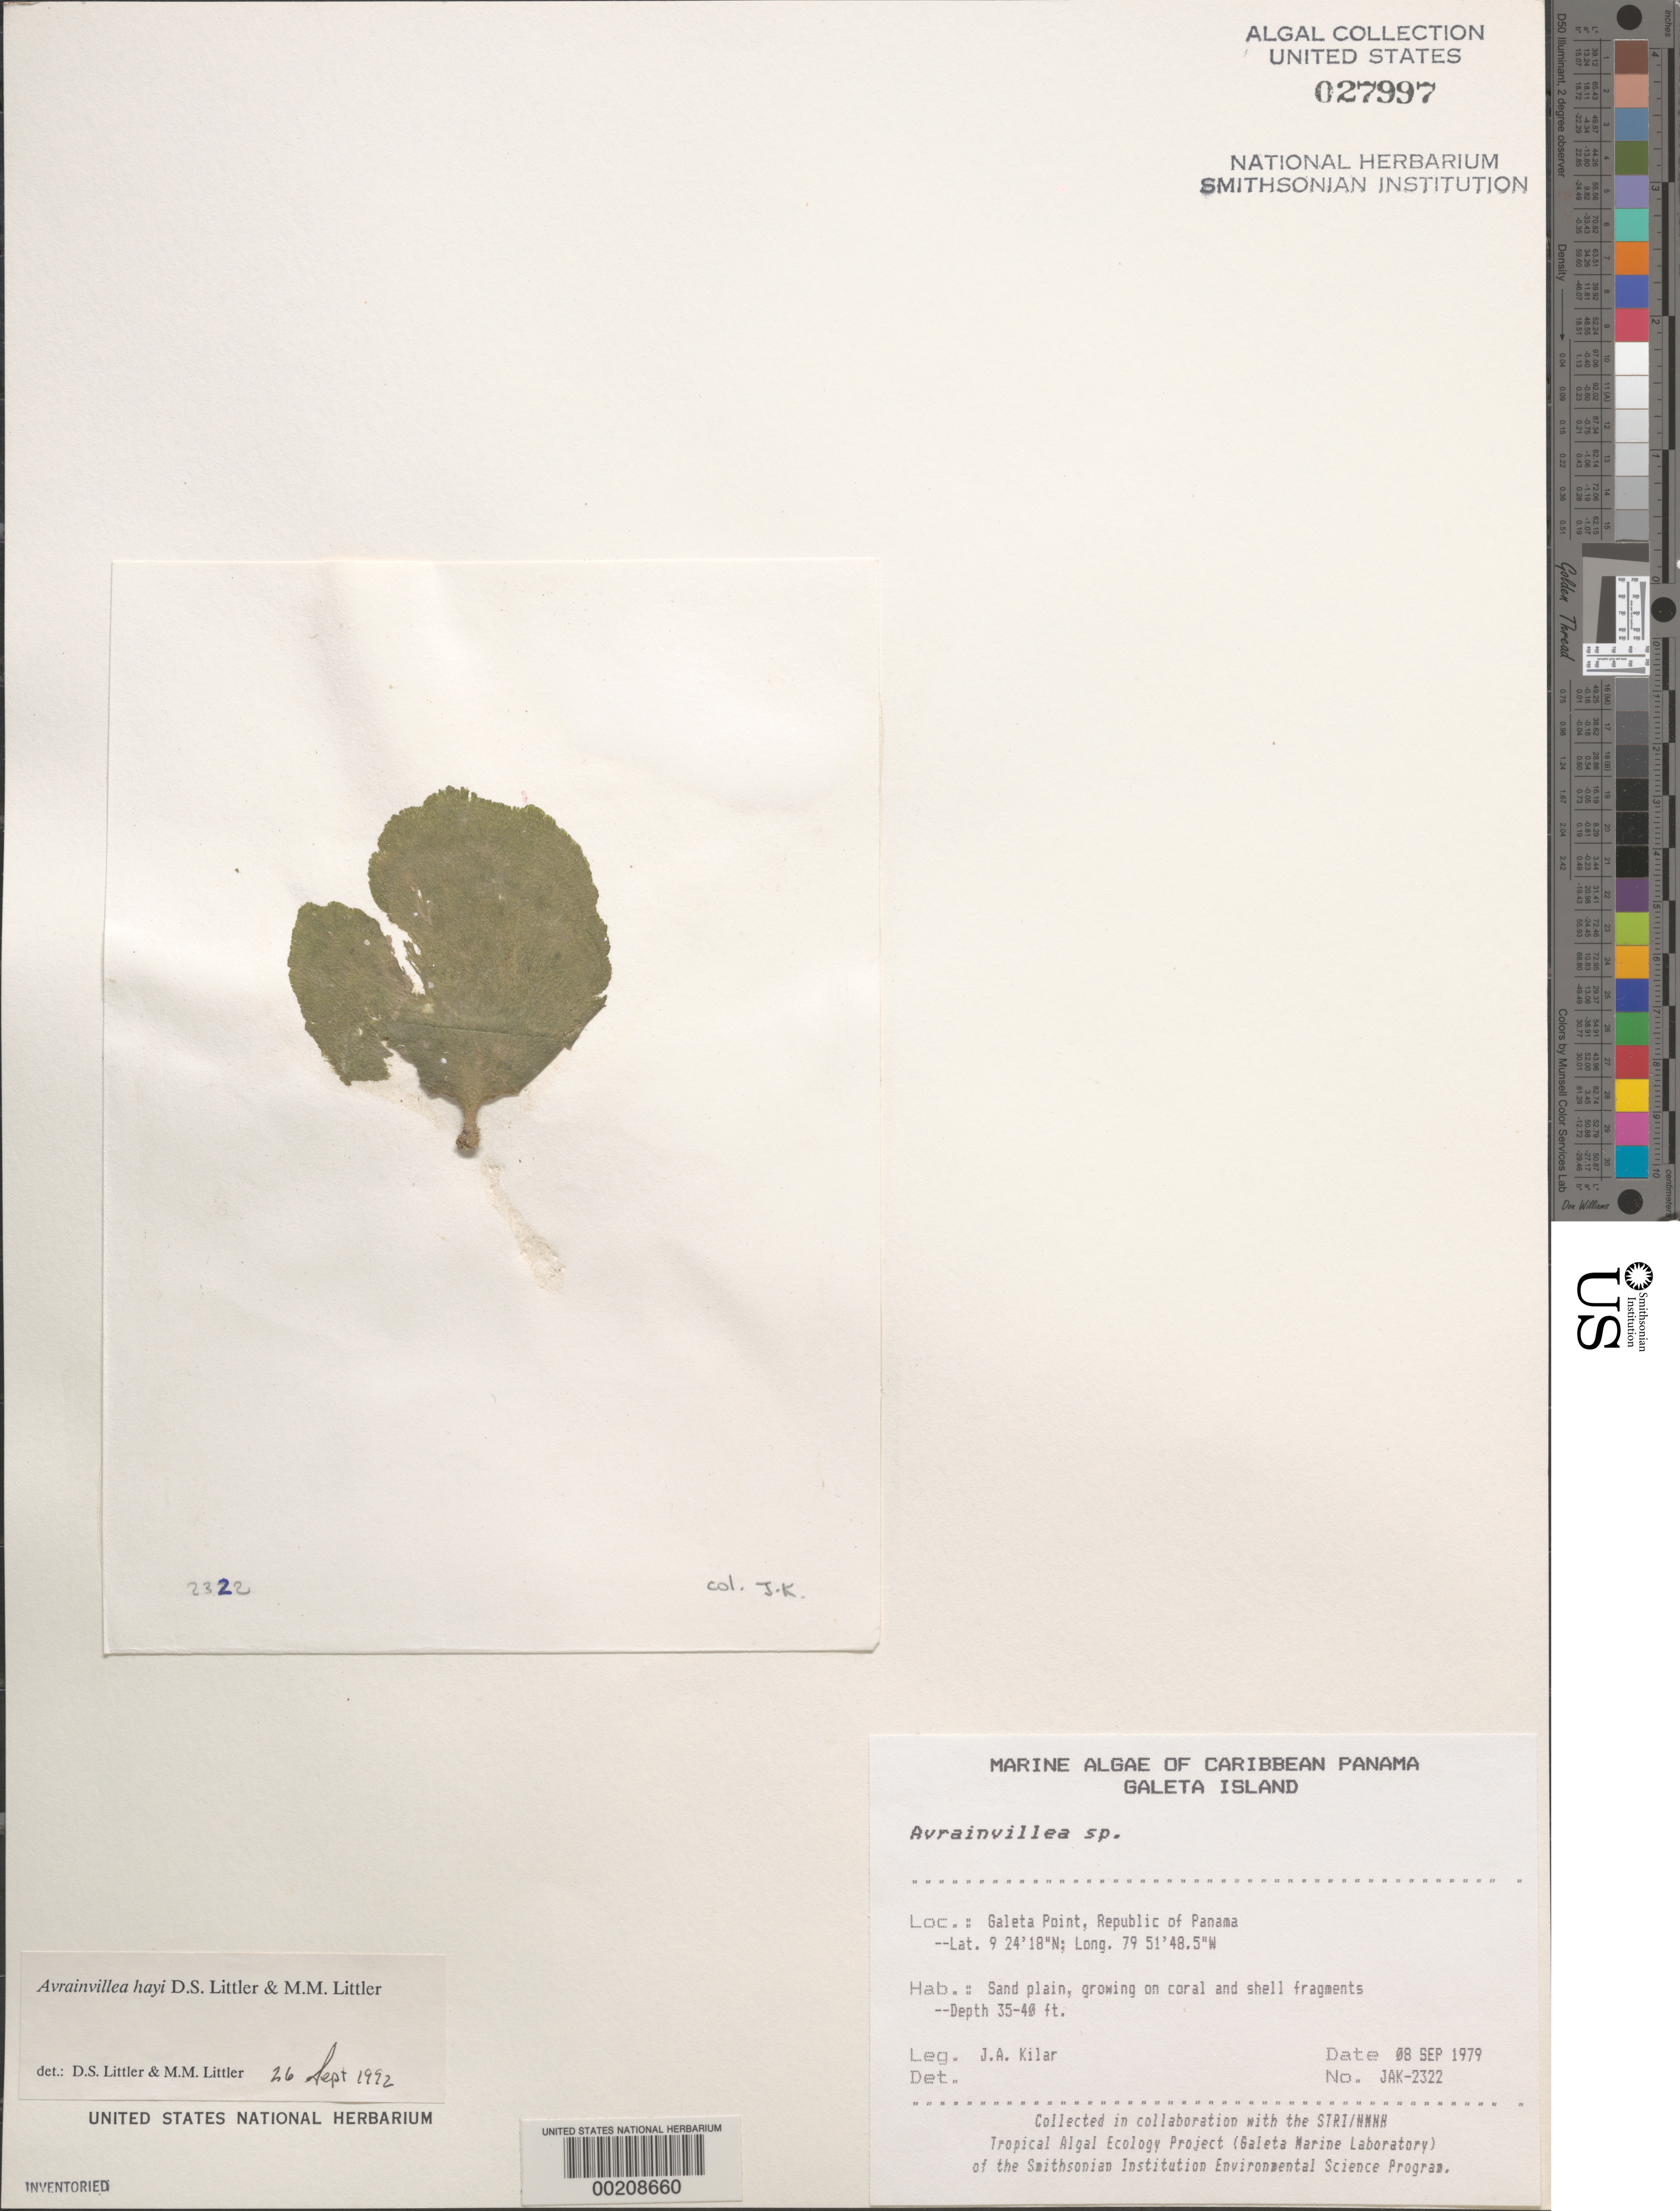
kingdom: Plantae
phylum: Chlorophyta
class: Ulvophyceae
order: Bryopsidales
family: Dichotomosiphonaceae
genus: Avrainvillea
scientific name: Avrainvillea hayi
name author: D.S. Littler & Littler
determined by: Littler, D. S.; Littler, M. M.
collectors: J. A. Kilar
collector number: JAK-2322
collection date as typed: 08 Sep 1979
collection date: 1979-09-08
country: Panama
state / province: Colón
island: Galeta Island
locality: Galeta Point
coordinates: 9 24' 18" N, 79 51' 48.5" W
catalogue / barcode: US 27997